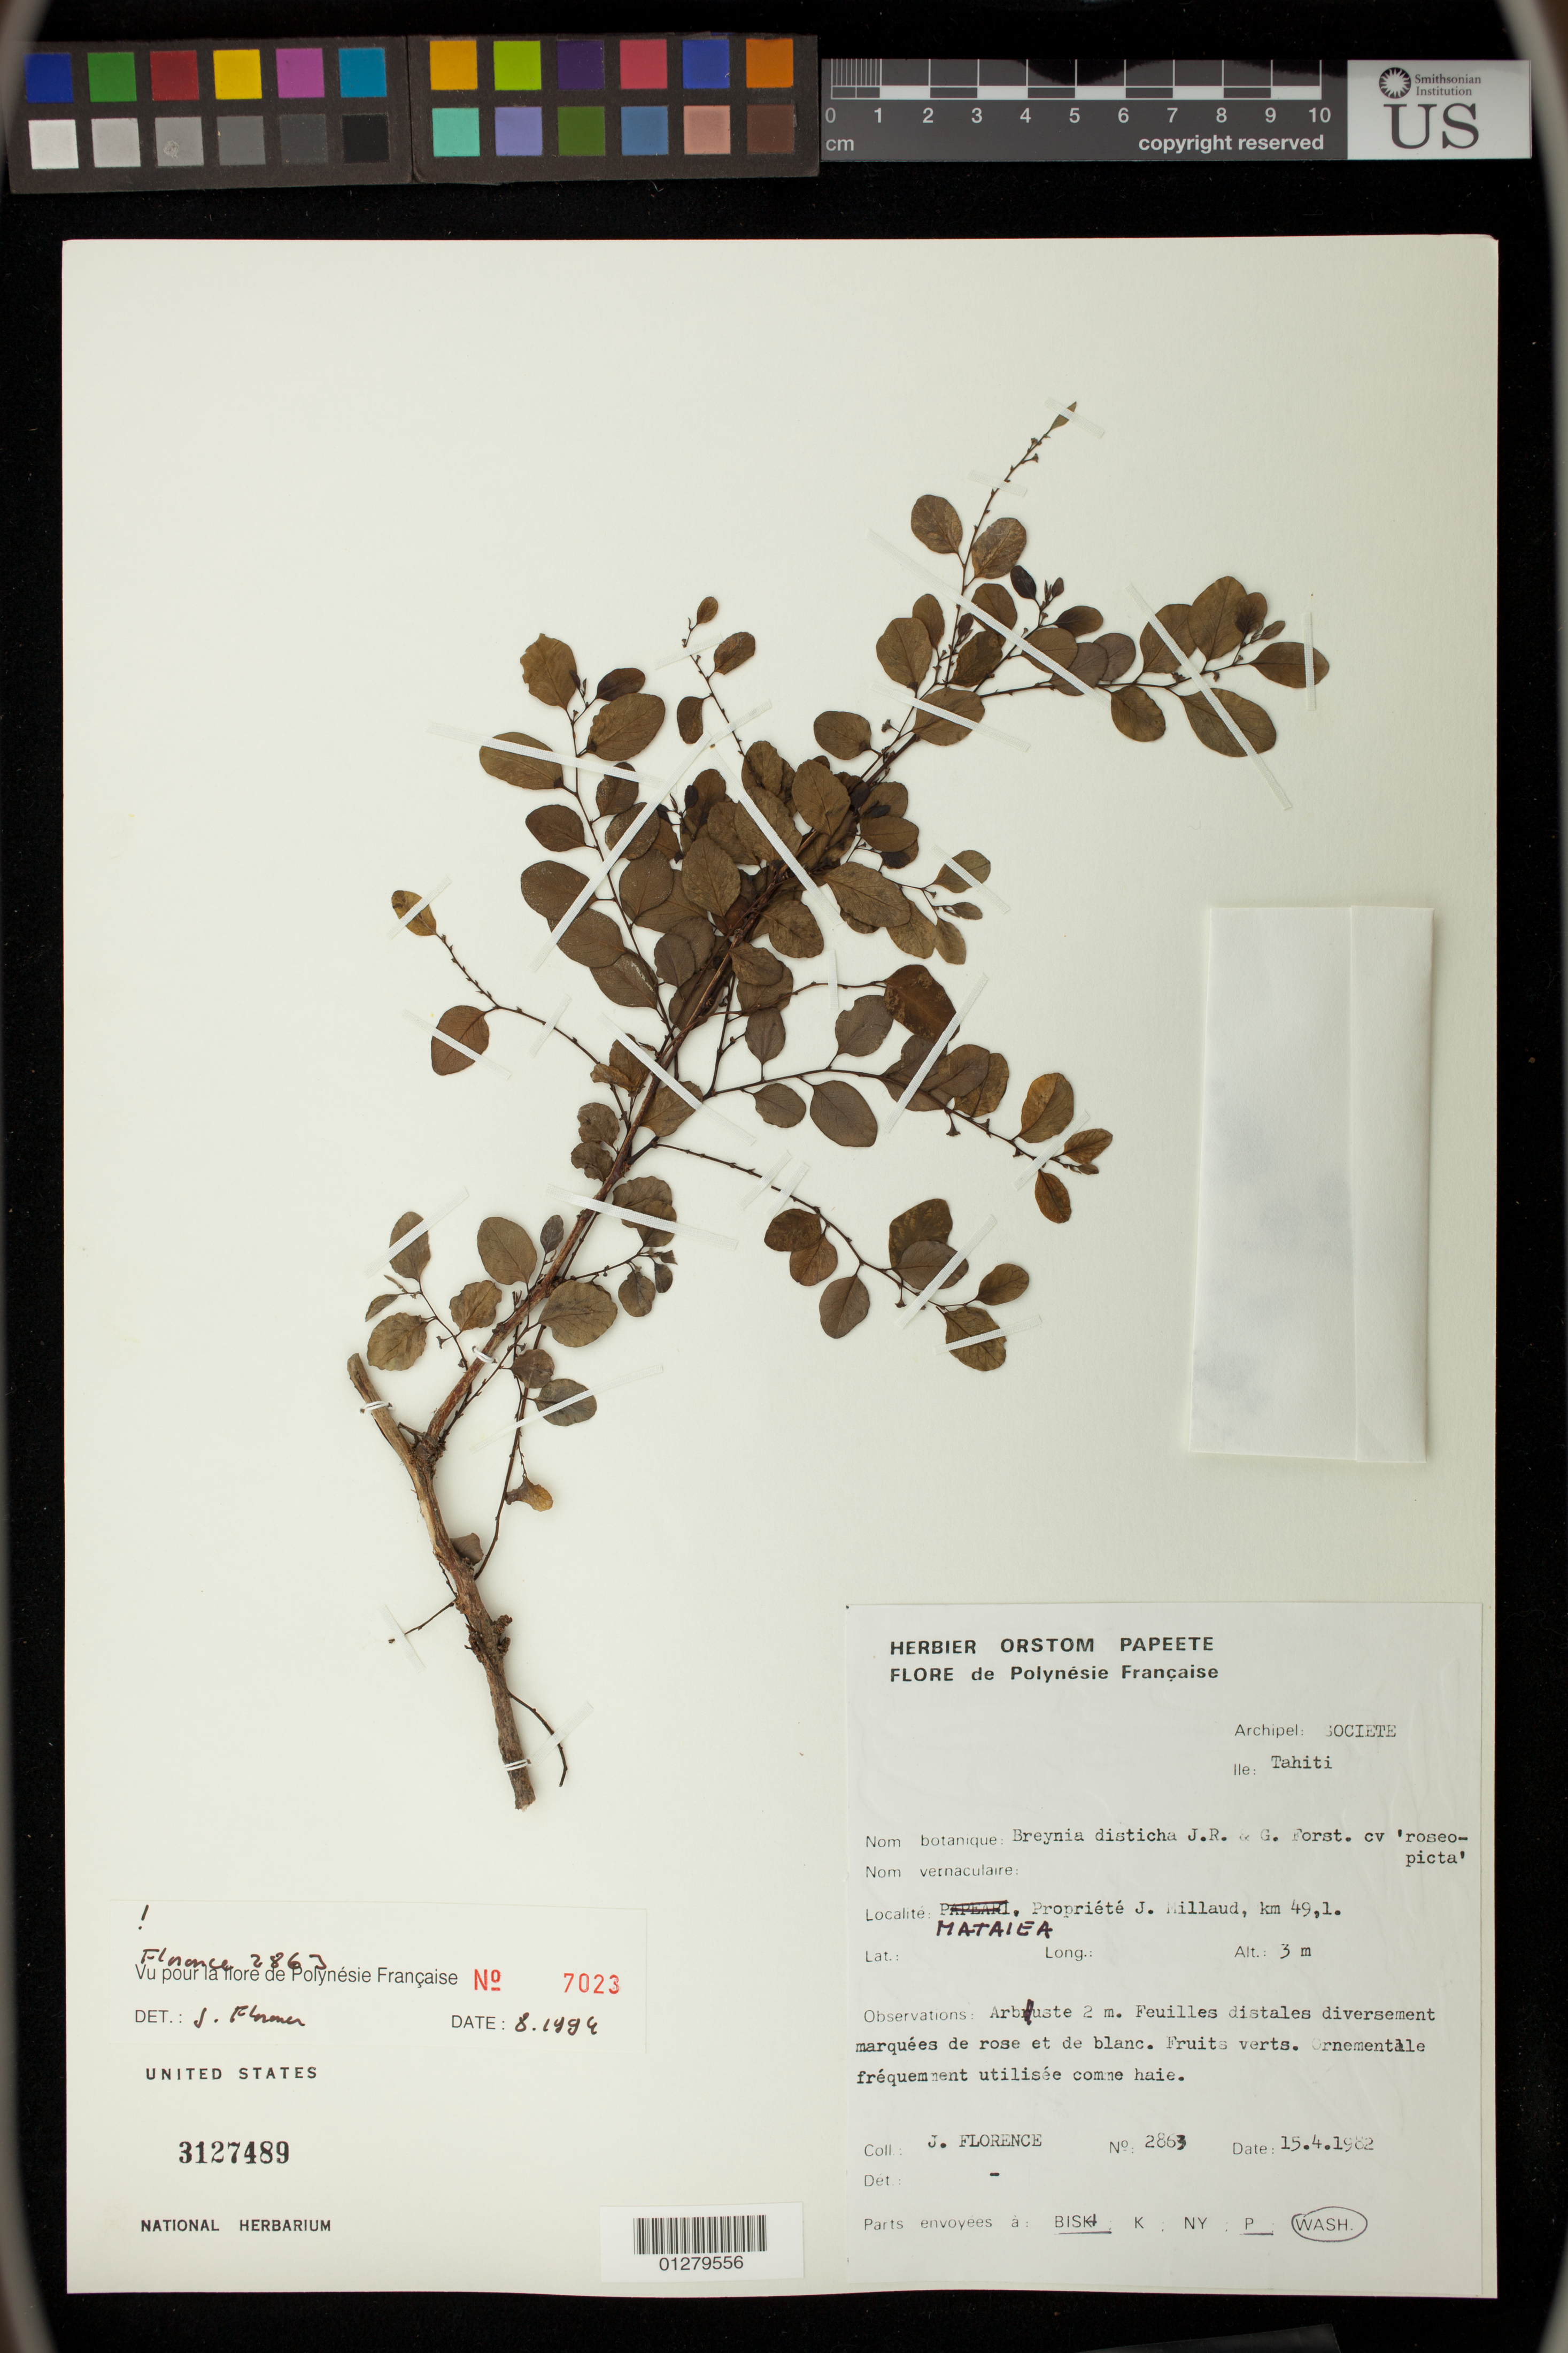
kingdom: Plantae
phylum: Tracheophyta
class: Magnoliopsida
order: Malpighiales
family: Phyllanthaceae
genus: Phyllanthus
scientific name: Phyllanthus nivosus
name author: W. Bull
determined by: Wagner, W. L., (BOT), Smithsonian Institution - National Museum of Natural History (UNITED STATES)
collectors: J. Florence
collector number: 2863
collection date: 1982-04-15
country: French Polynesia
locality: Societe. Tahiti. Mataiea, Propriete J. Millaud, km 49,1.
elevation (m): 3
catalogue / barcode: US 3127489